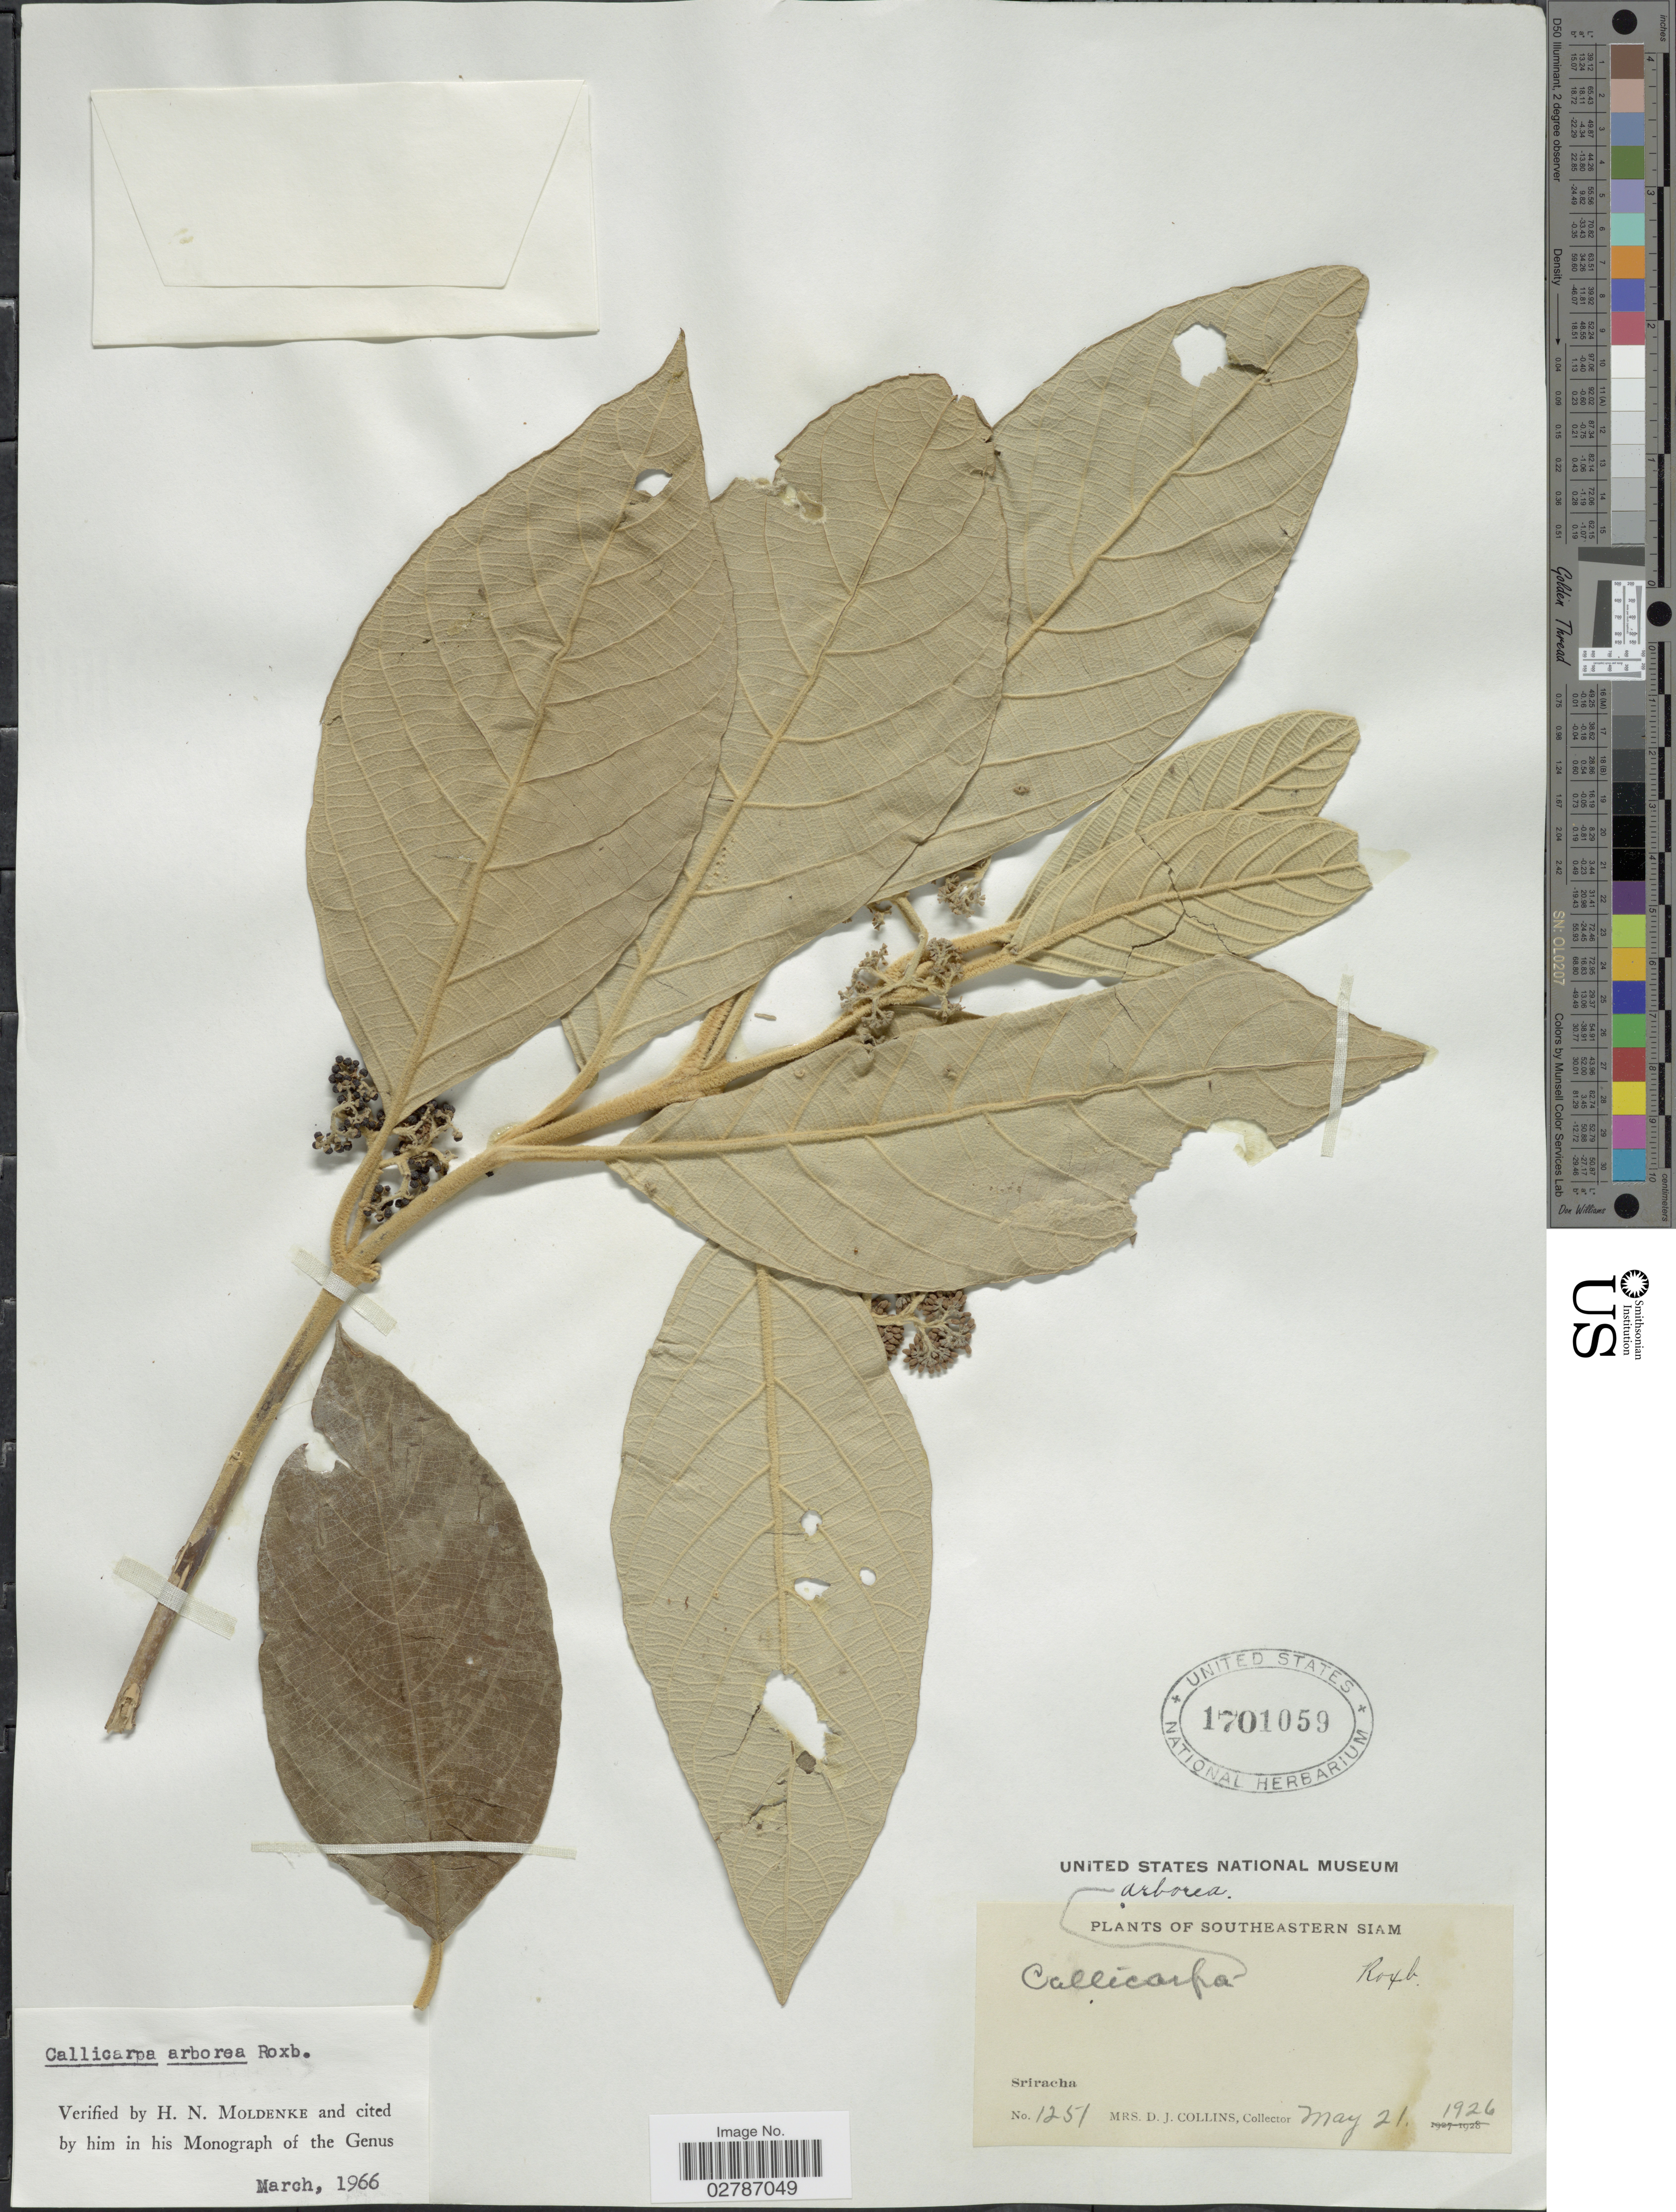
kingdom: Plantae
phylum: Tracheophyta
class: Magnoliopsida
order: Lamiales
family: Lamiaceae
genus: Callicarpa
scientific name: Callicarpa arborea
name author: Roxb.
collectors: Mrs. D. J. Collins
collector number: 1251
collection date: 1926-05-21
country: Thailand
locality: Southeastern Siam. Sriracha.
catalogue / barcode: US 1701059